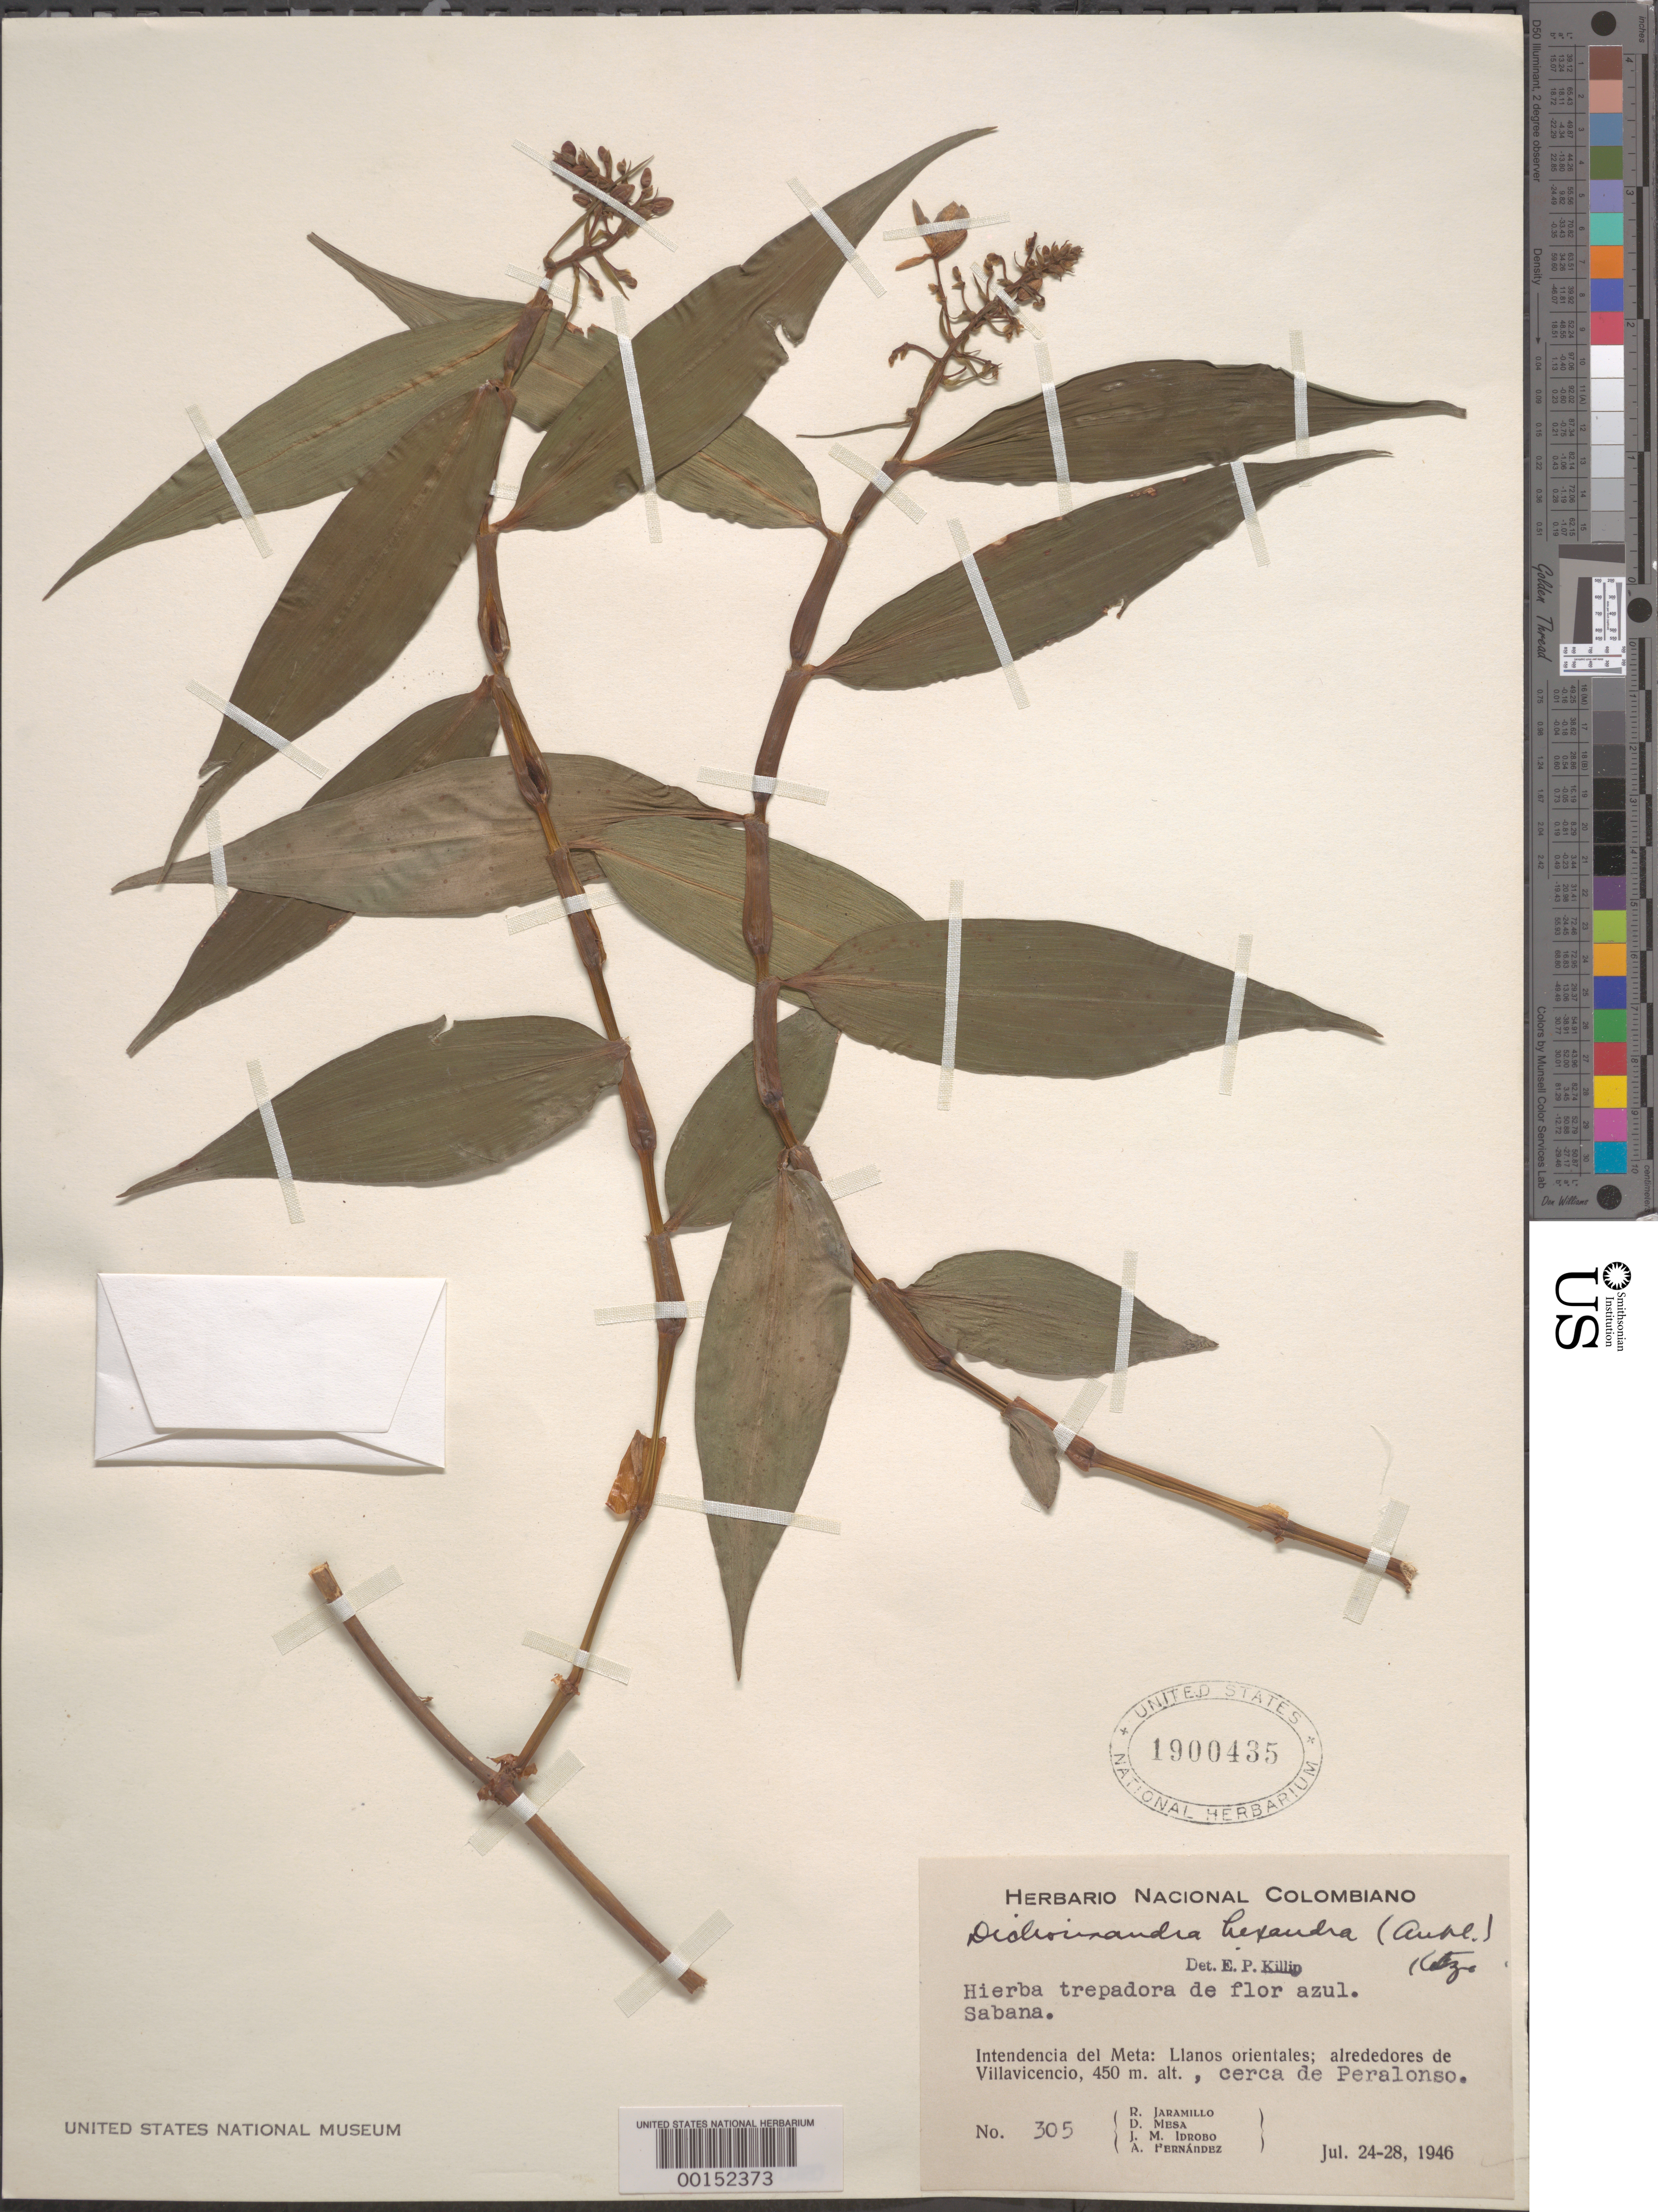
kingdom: Plantae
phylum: Tracheophyta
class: Liliopsida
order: Commelinales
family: Commelinaceae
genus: Dichorisandra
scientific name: Dichorisandra hexandra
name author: (Aubl.) Standl.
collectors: R. Jaramillo M.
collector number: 305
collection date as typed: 24 Jul 1946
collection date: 1946-07-24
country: Colombia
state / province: Meta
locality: Llanos Orientales, Peralonso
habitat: Savanna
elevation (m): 450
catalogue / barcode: US 1900435